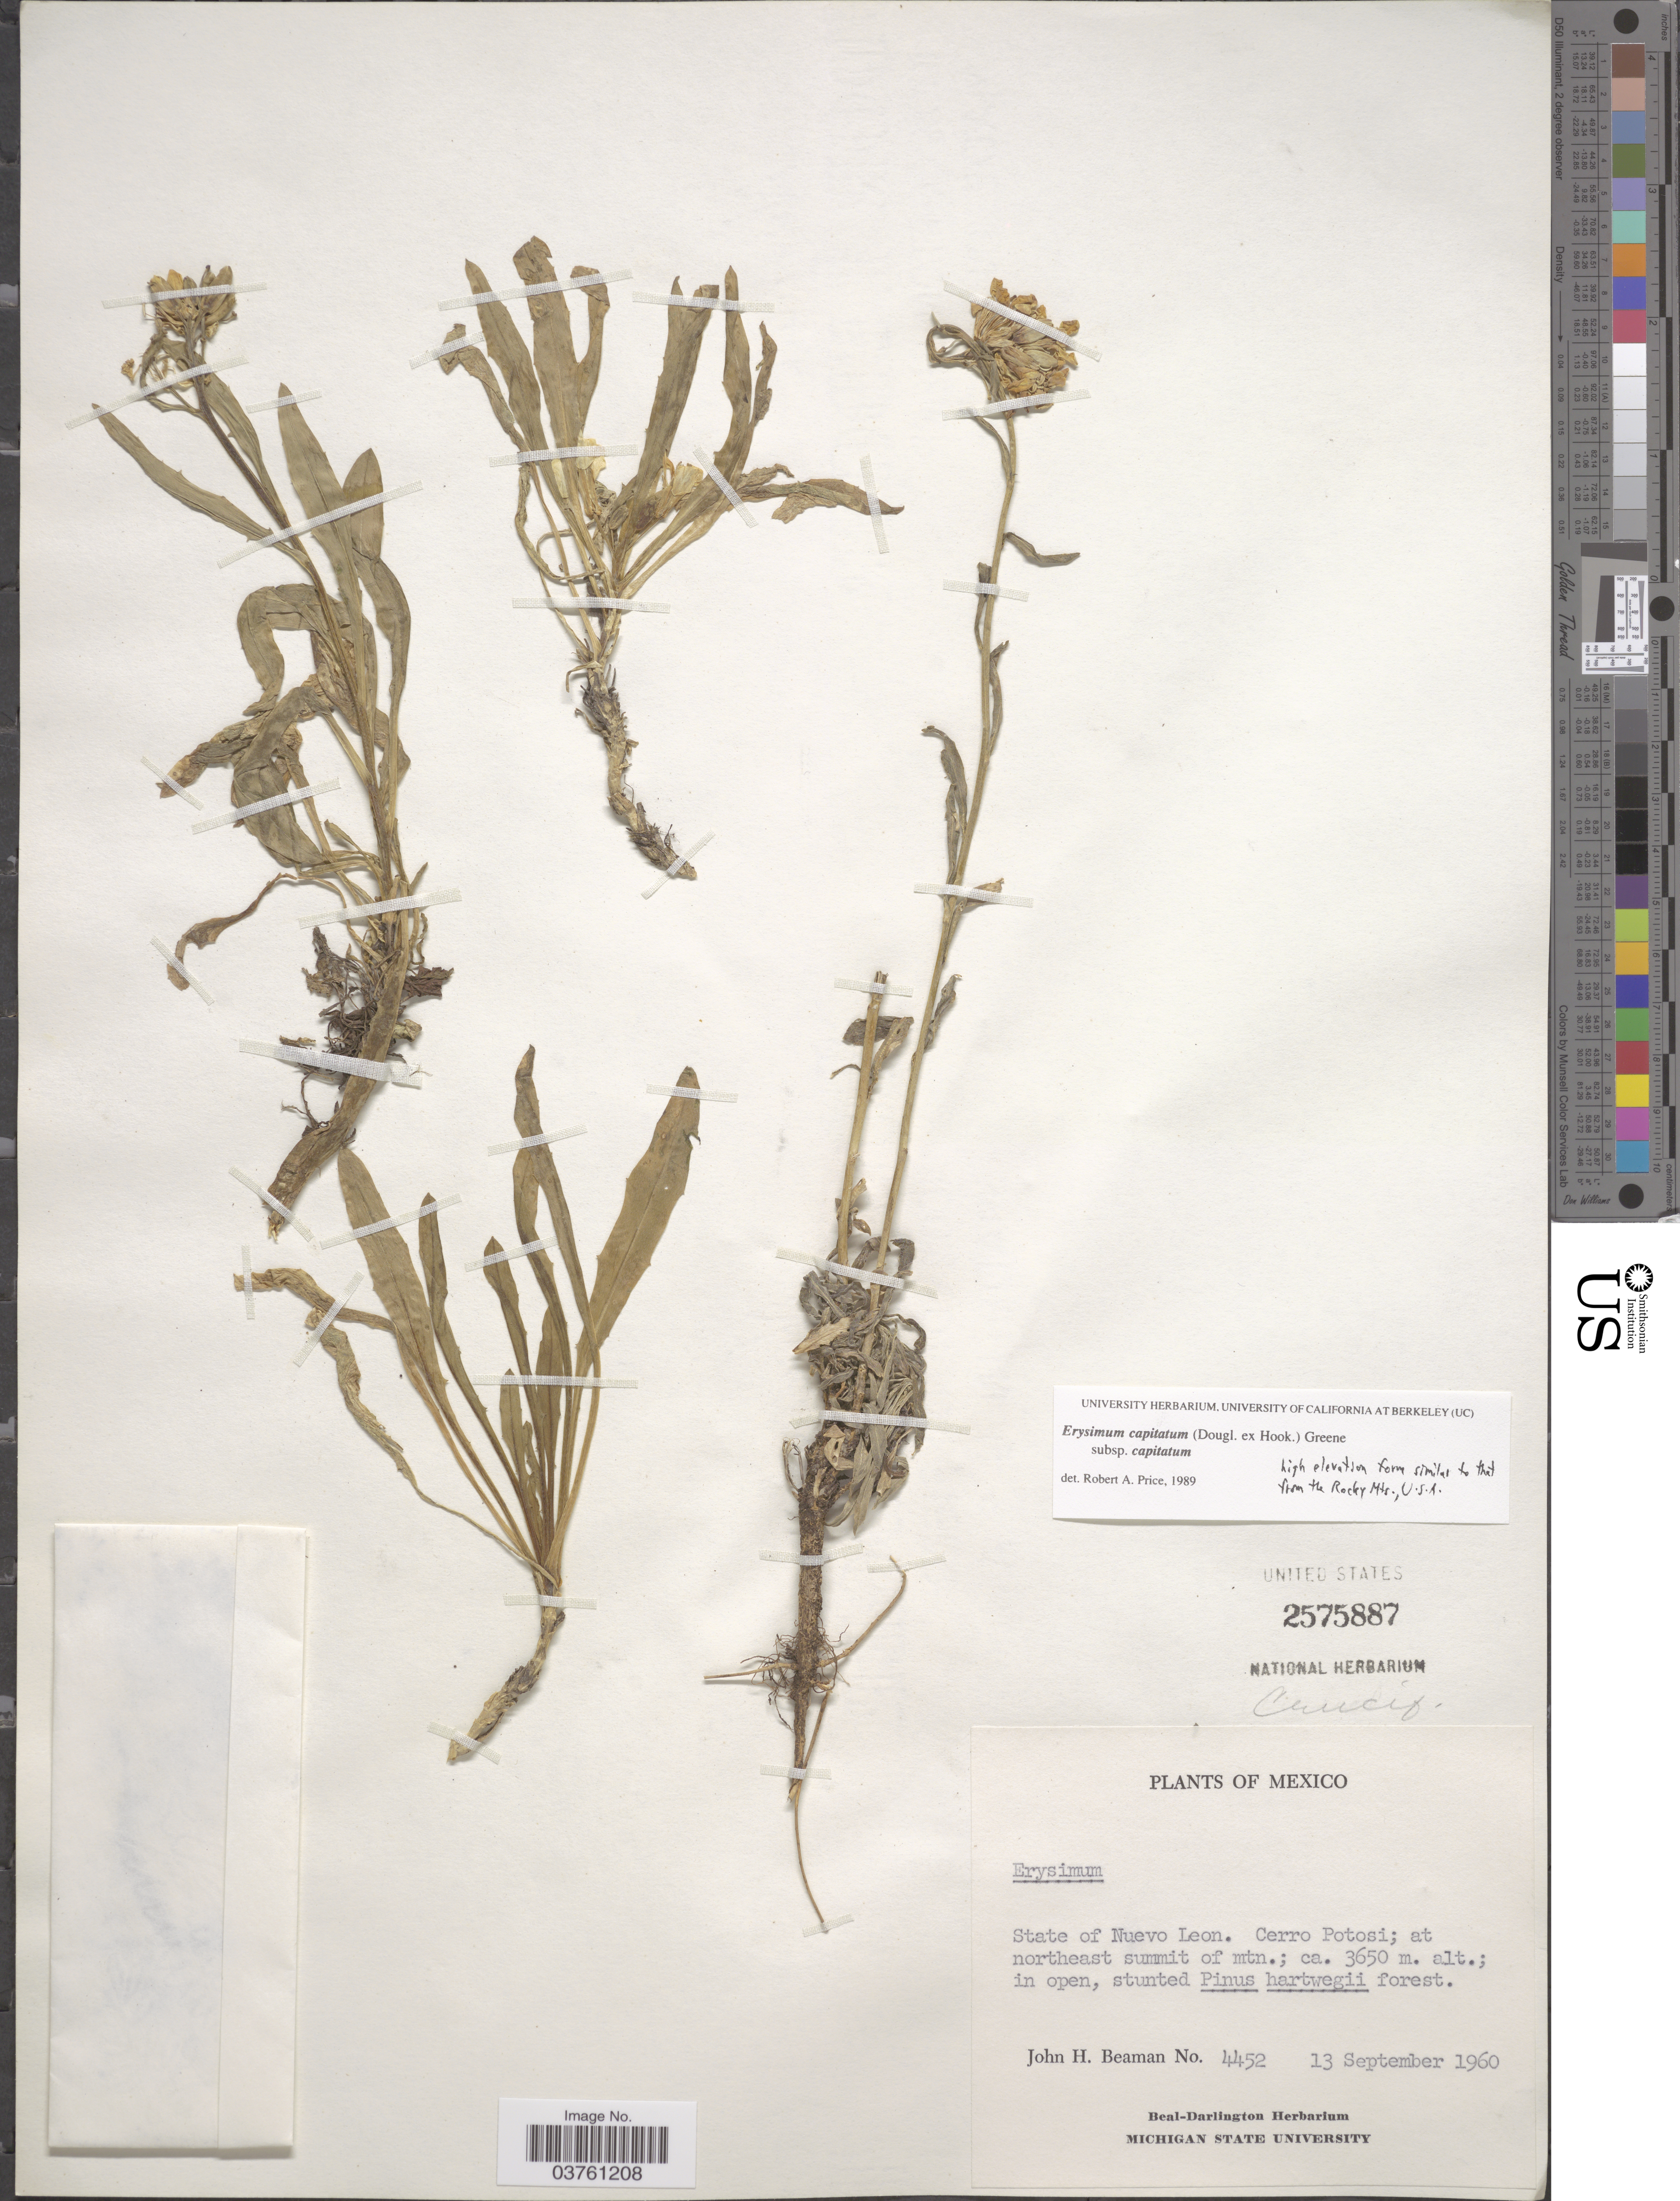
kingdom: Plantae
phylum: Tracheophyta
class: Magnoliopsida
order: Brassicales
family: Brassicaceae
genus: Erysimum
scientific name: Erysimum capitatum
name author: (Douglas ex Hook.) Greene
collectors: J. H. Beaman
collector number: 4452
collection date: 1960-09-13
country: Mexico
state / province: Nuevo León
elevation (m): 3650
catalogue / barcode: US 2575887